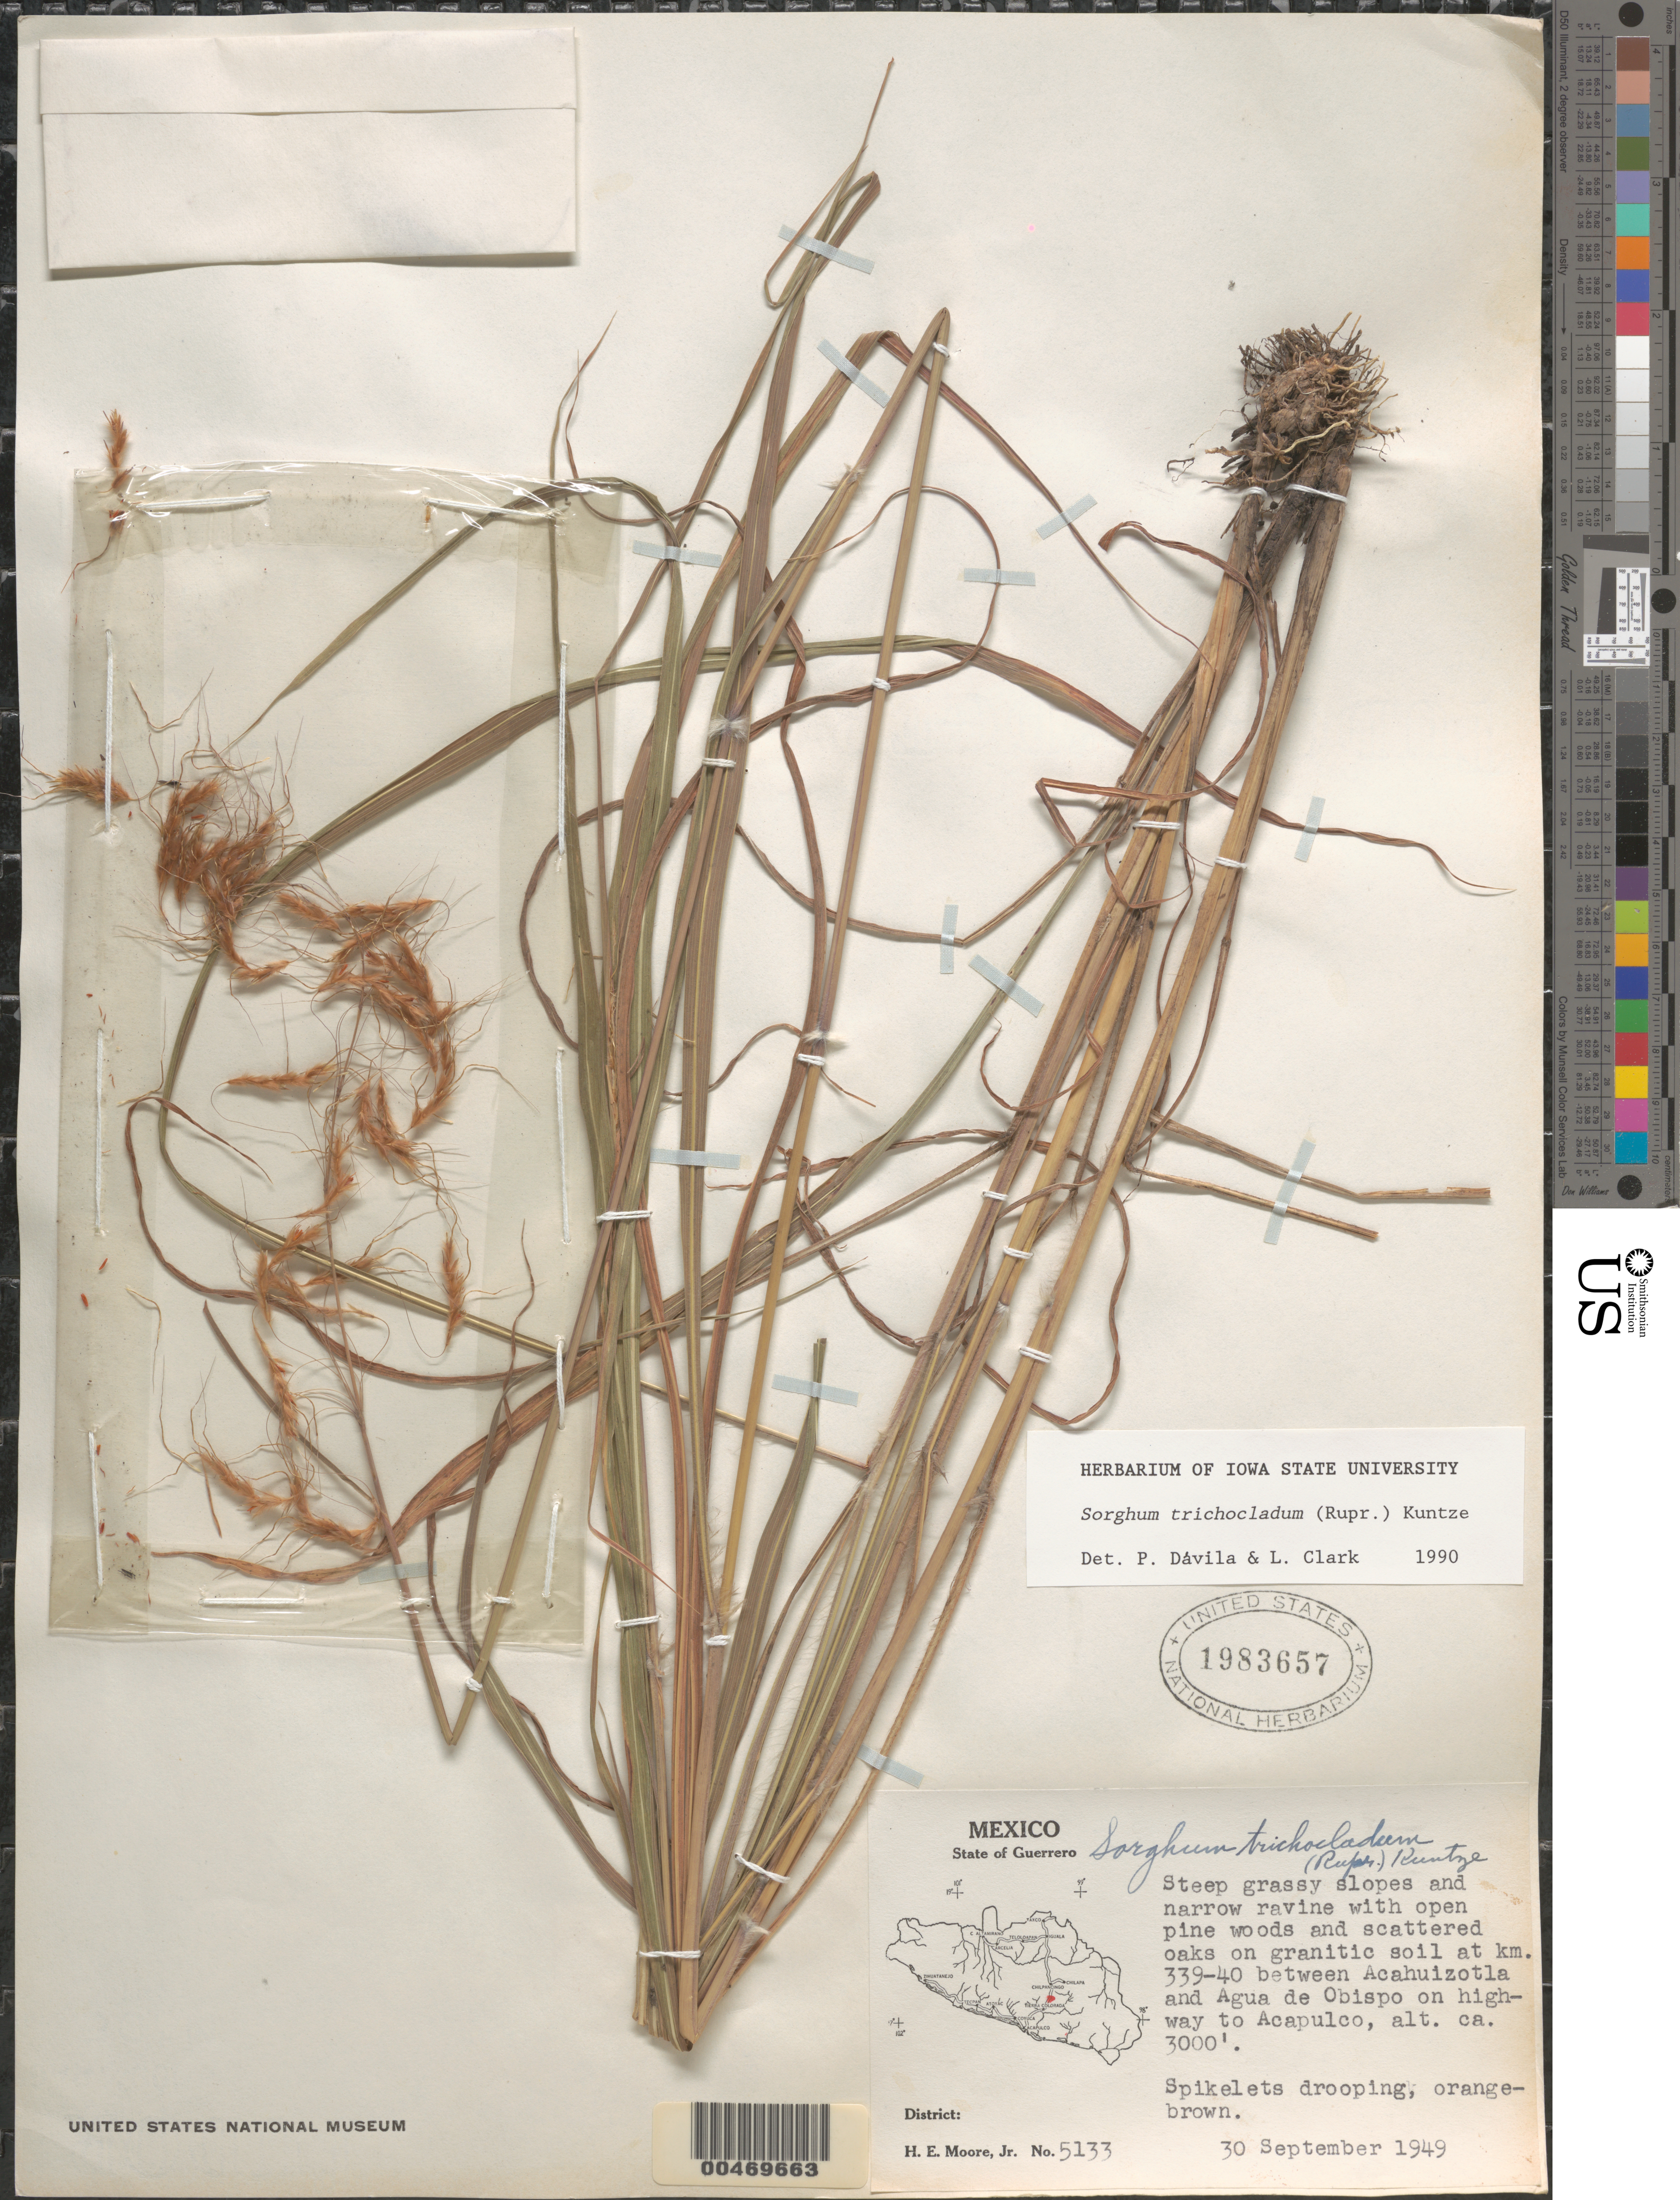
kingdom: Plantae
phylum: Tracheophyta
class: Liliopsida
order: Poales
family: Poaceae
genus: Sorghum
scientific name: Sorghum trichocladum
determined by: Dávila, P. D.; Clark, L. G.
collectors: H. E. Moore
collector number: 5133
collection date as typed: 30 Sep 1949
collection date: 1949-09-30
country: Mexico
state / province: Guerrero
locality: Km 339-40 between Acahuizotla & Agua de Obispo on hwy to Acapulco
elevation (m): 914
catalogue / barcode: US 1983657